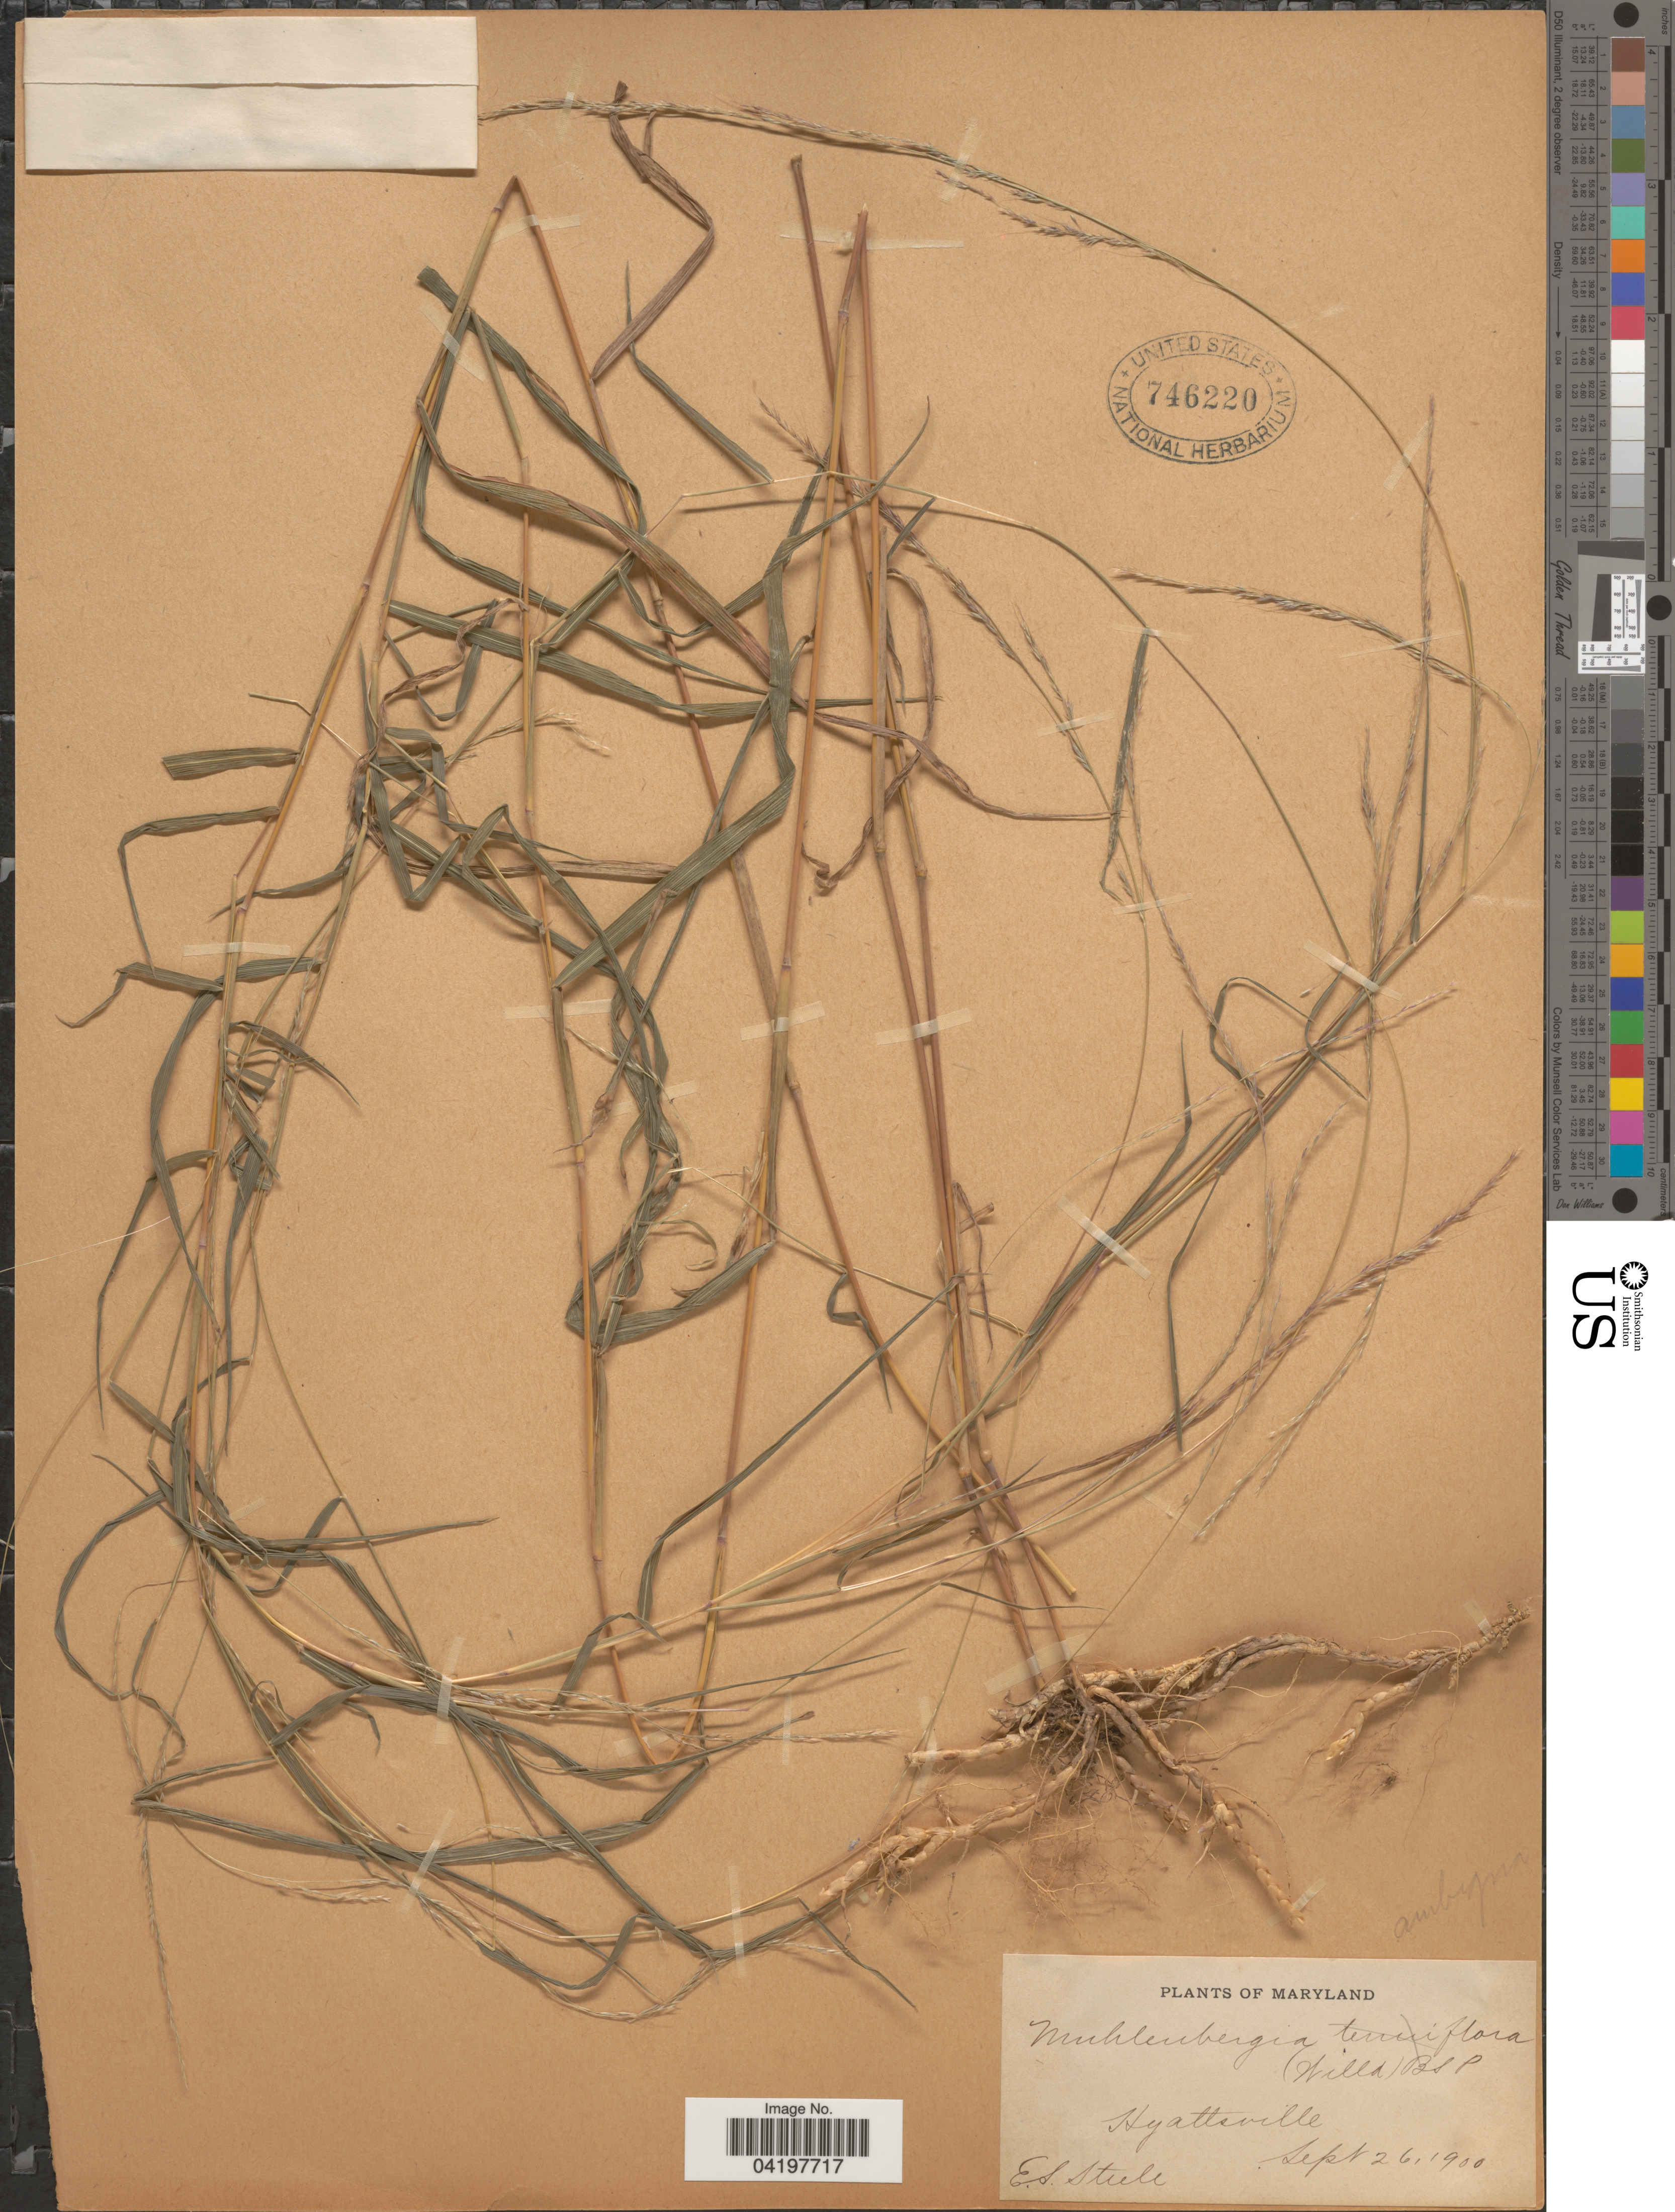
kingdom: Plantae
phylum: Tracheophyta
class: Liliopsida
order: Poales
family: Poaceae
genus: Muhlenbergia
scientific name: Muhlenbergia tenuiflora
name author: (Willd.) Britton, Stearns & Poggenb.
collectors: E. Steele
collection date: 1900-09-26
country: United States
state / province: Maryland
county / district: Prince George's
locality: Hyattsville.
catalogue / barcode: US 746220